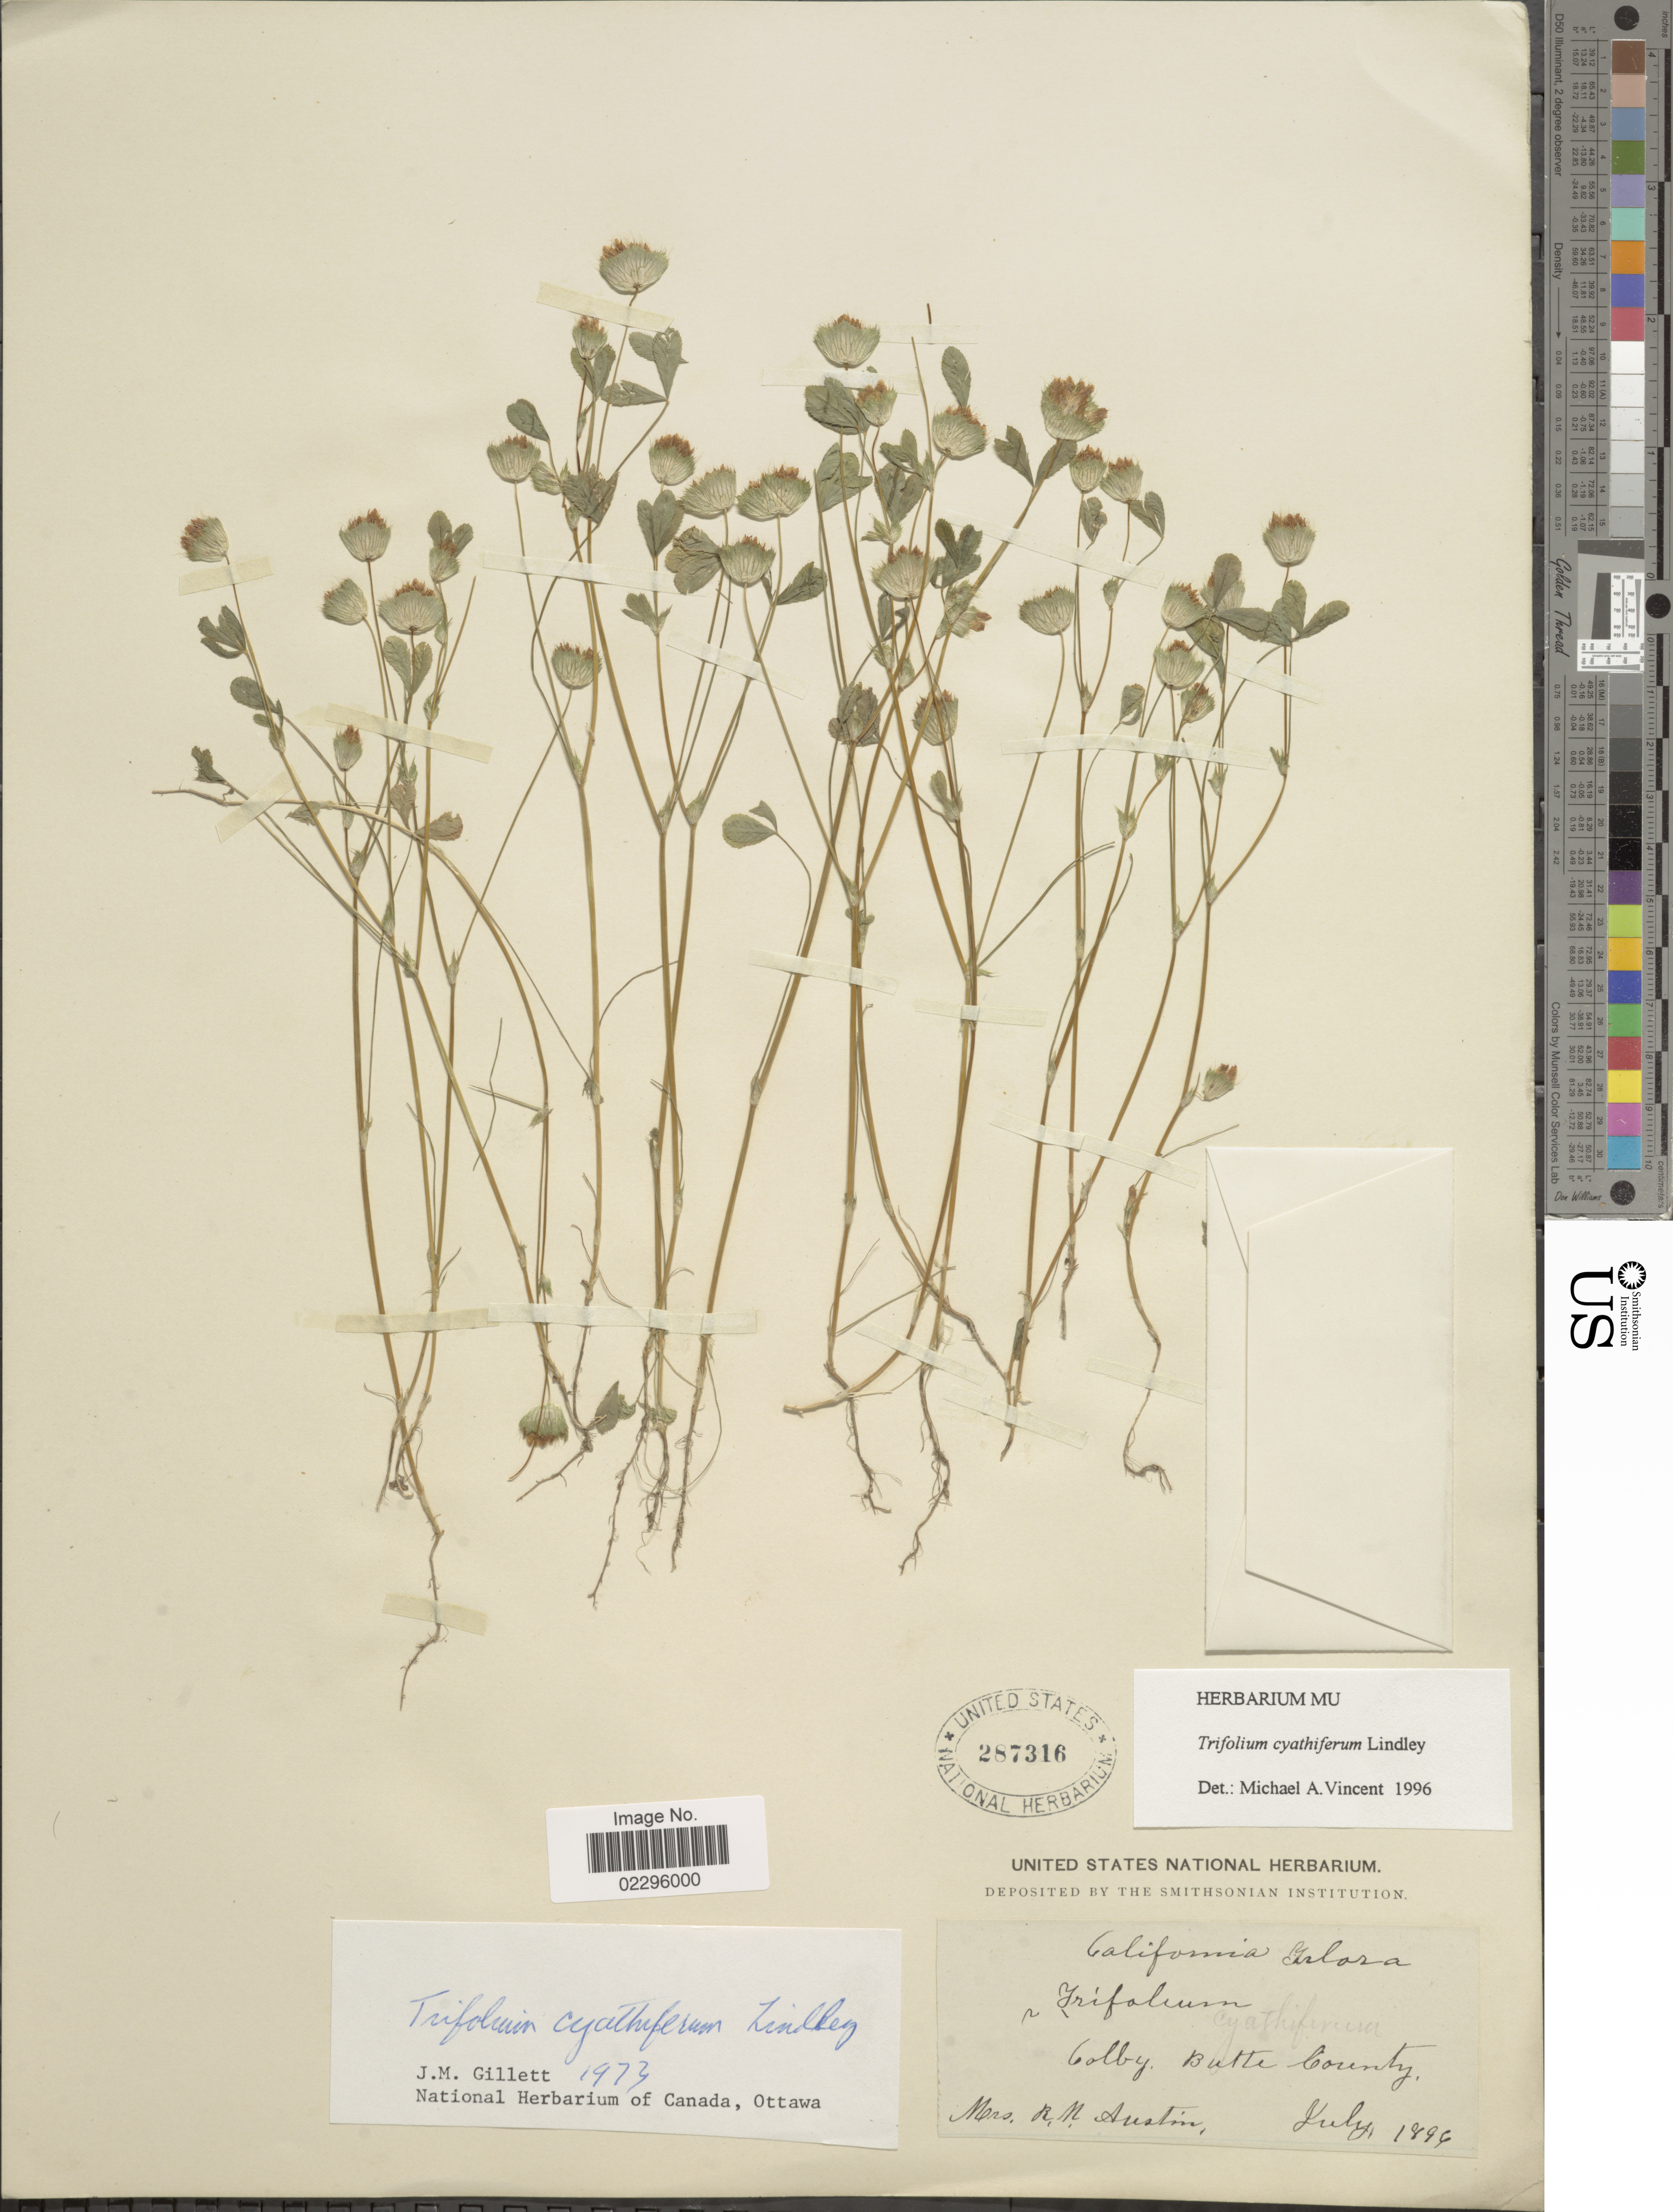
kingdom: Plantae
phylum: Tracheophyta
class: Magnoliopsida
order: Fabales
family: Fabaceae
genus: Trifolium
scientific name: Trifolium cyathiferum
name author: Lindl.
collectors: R. Austin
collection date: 1894-07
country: United States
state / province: California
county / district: Butte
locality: Colby, Butte County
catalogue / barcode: US 287316